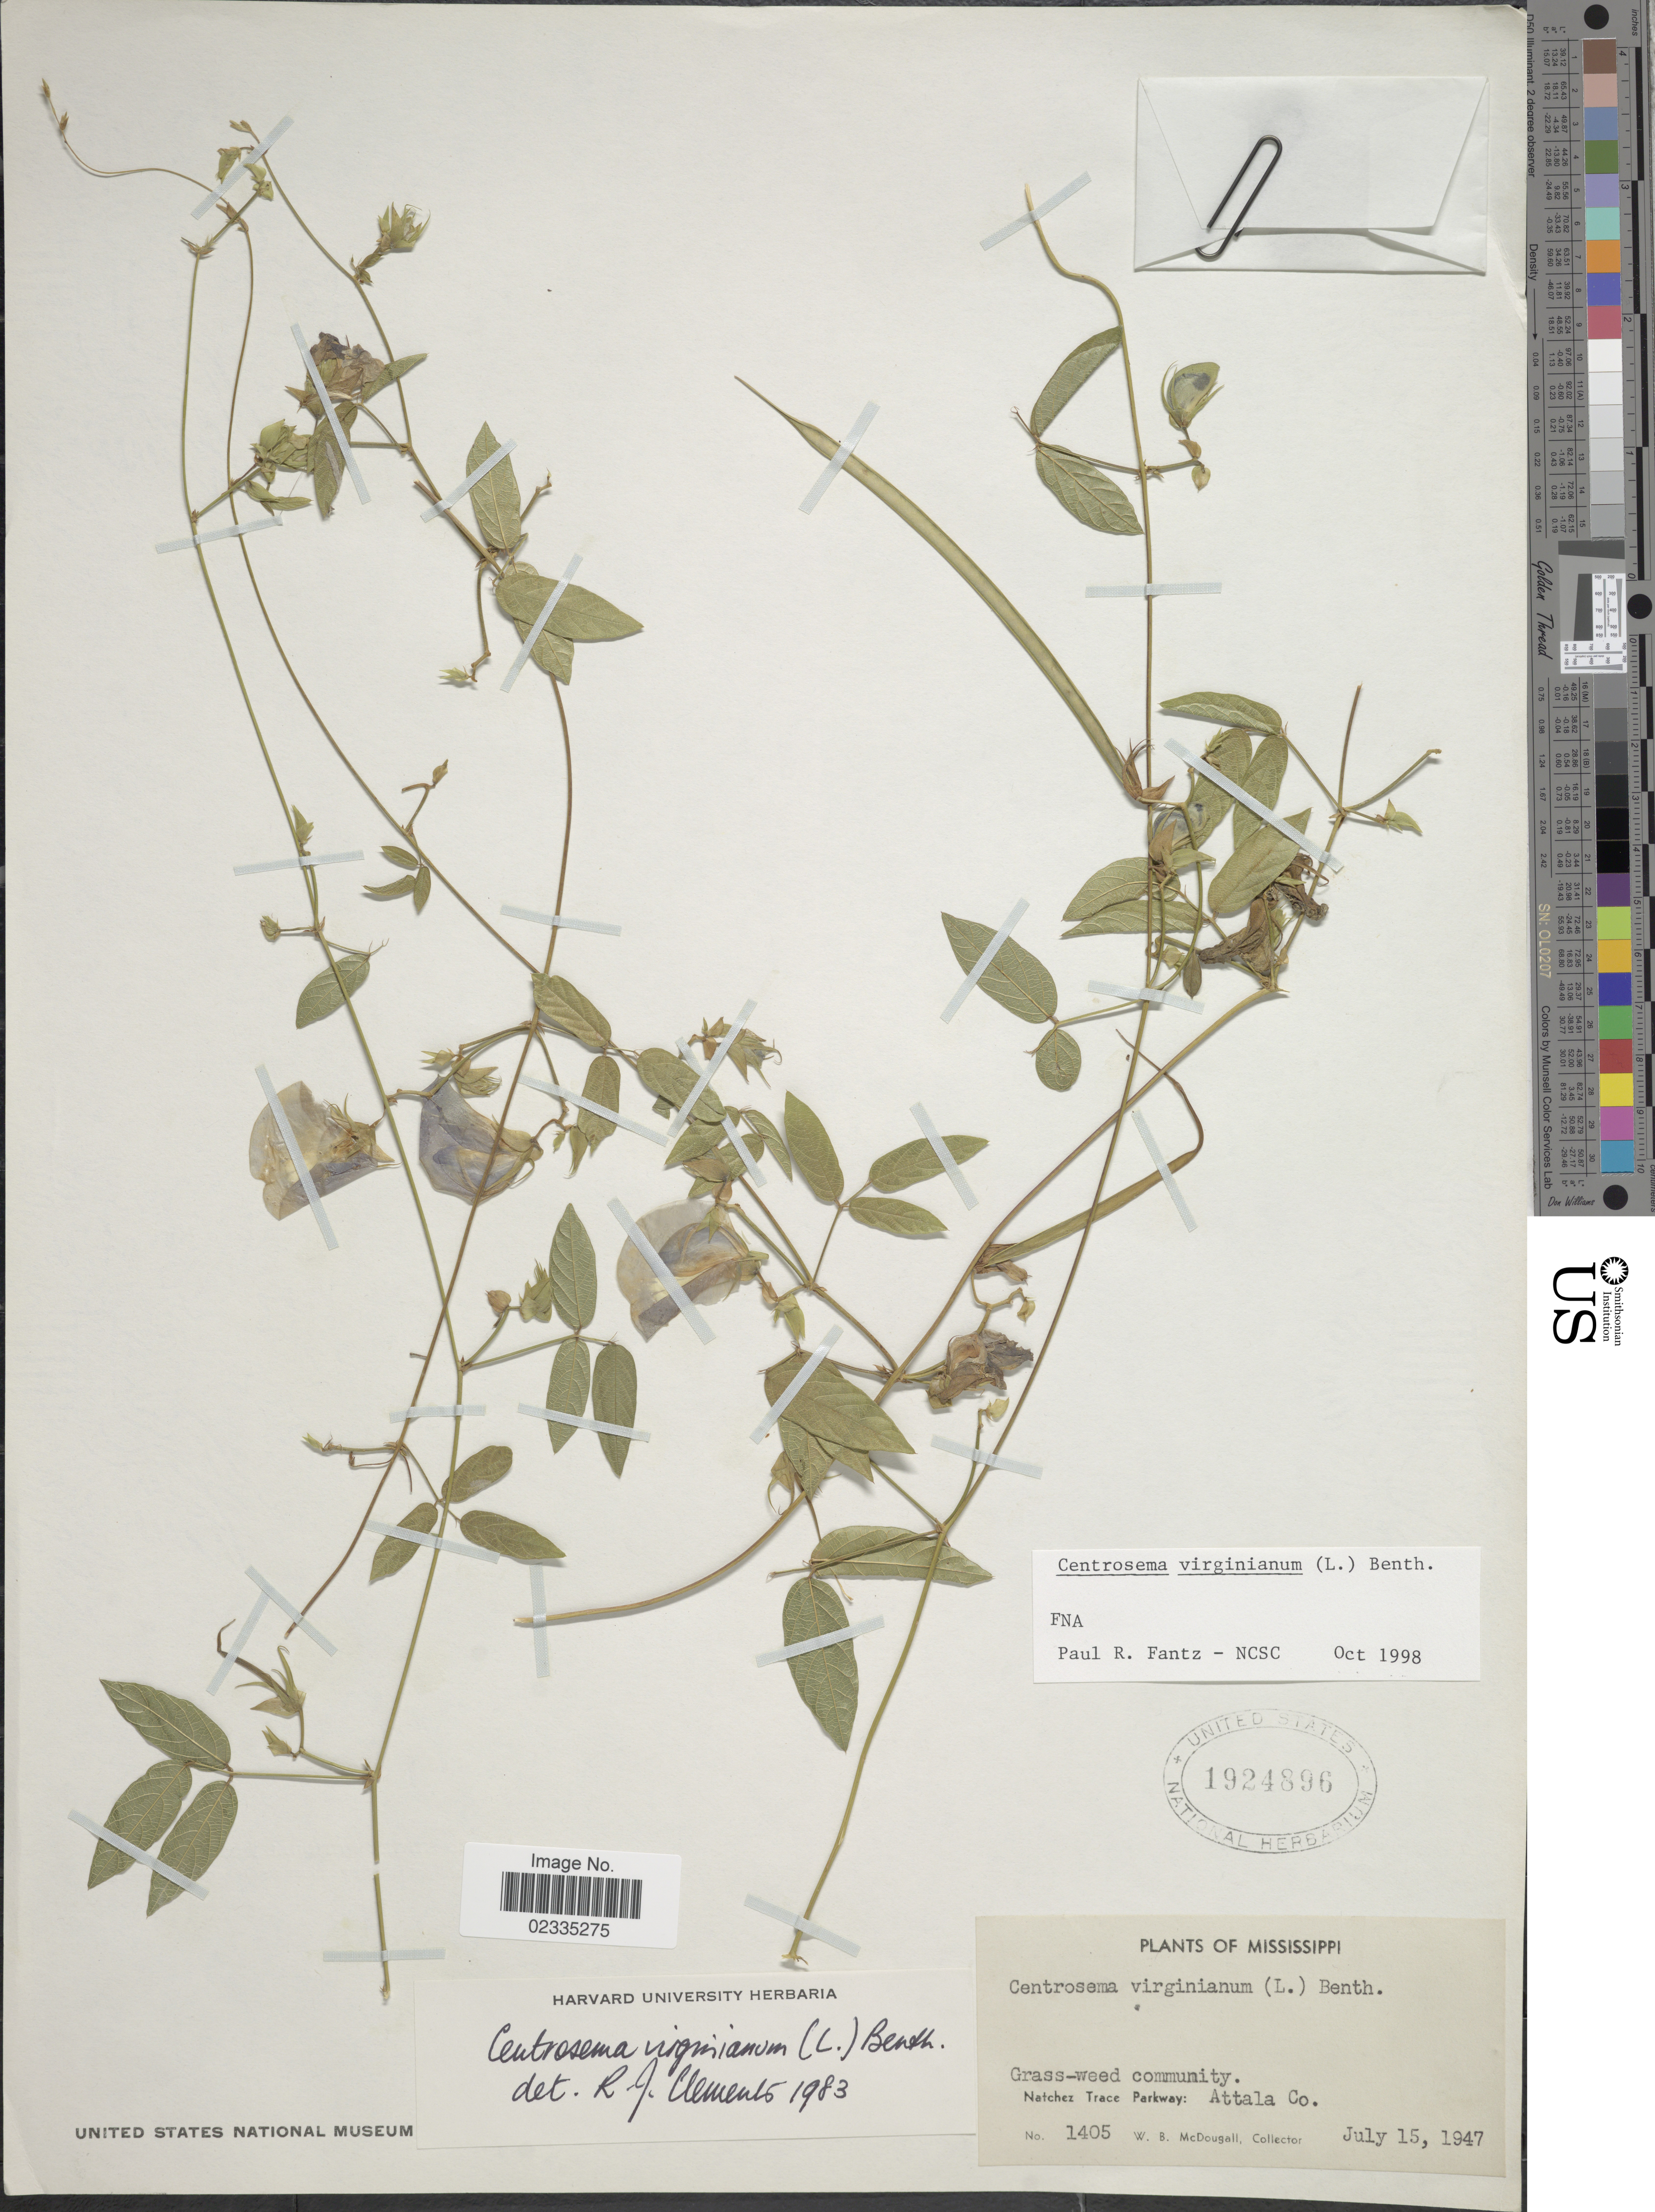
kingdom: Plantae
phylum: Tracheophyta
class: Magnoliopsida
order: Fabales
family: Fabaceae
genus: Centrosema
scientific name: Centrosema virginianum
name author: (L.) Benth.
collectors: W. B. McDougall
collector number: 1405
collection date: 1947-07-15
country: United States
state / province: Mississippi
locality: Grass-weed community. Natchez Trace Parkway: Attala Co.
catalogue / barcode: US 1924896